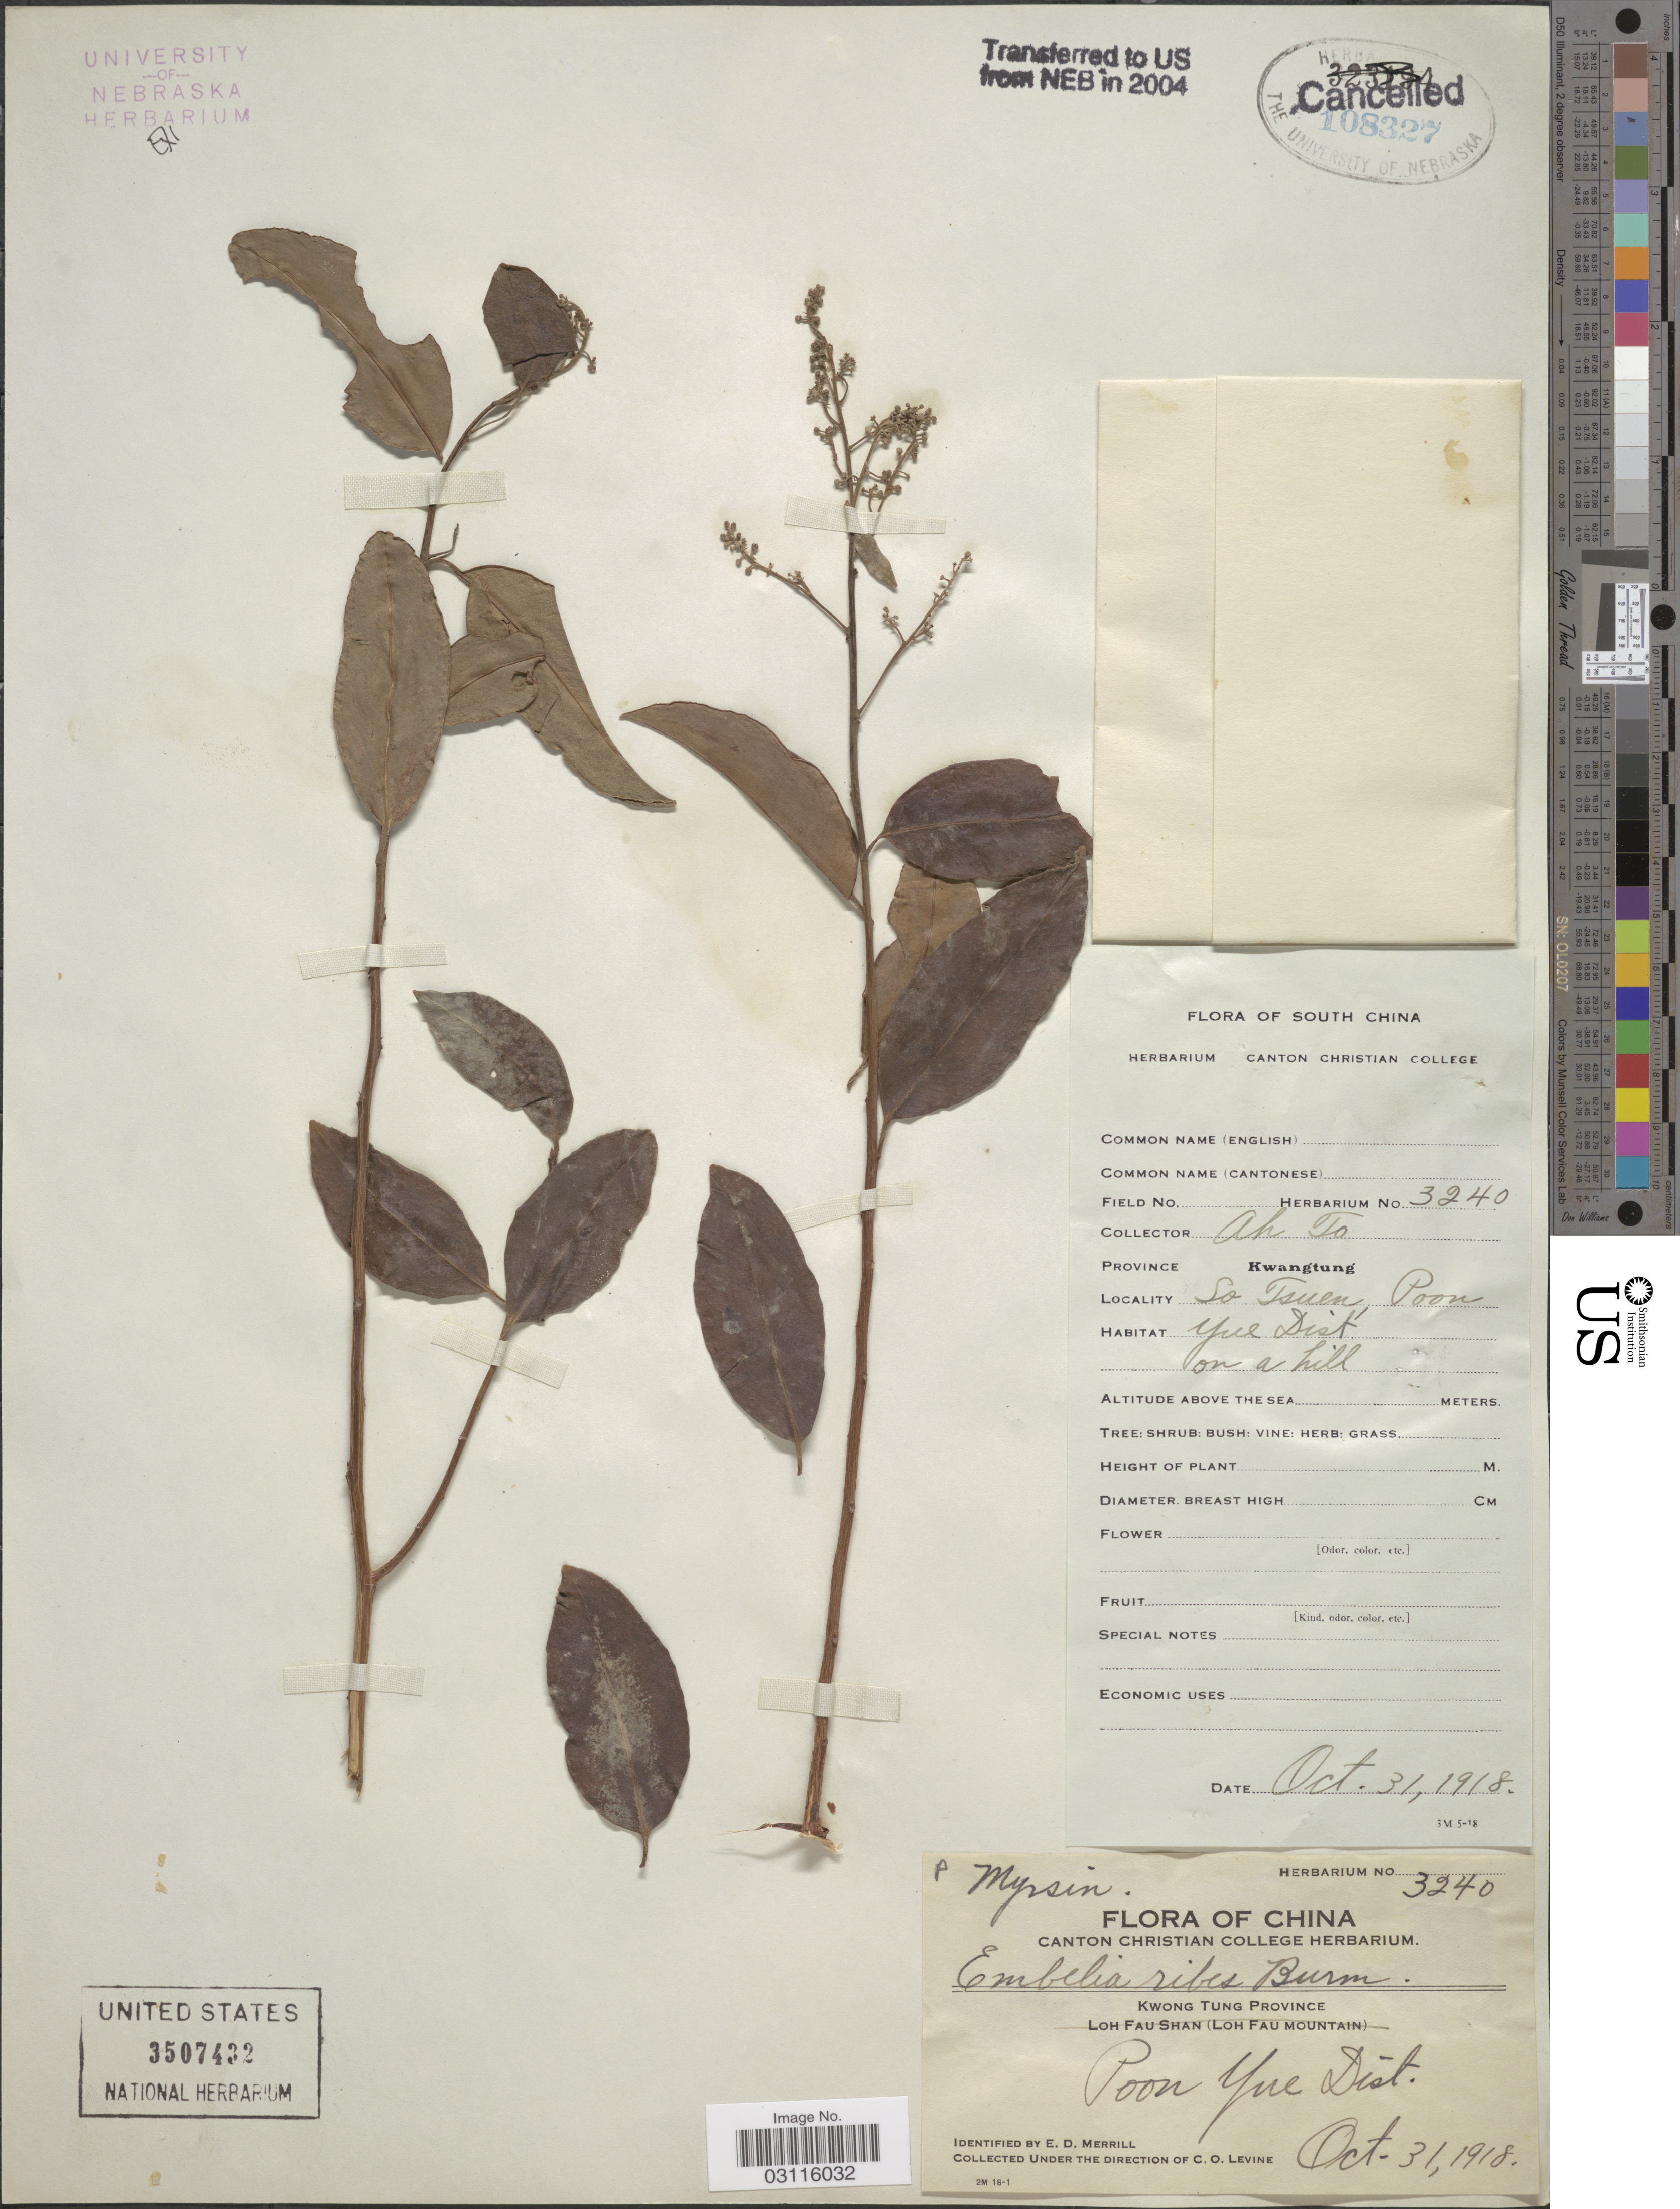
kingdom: Plantae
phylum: Tracheophyta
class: Magnoliopsida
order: Ericales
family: Primulaceae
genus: Embelia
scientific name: Embelia ribes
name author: Burm. f.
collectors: Ah To & C. O. Levine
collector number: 3240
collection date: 1918-10-31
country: China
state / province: Guangdong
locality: Province Kwangtung, So Tsuen, Poon Yue Dist. Kwong Tung Province.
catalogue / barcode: US 3507432